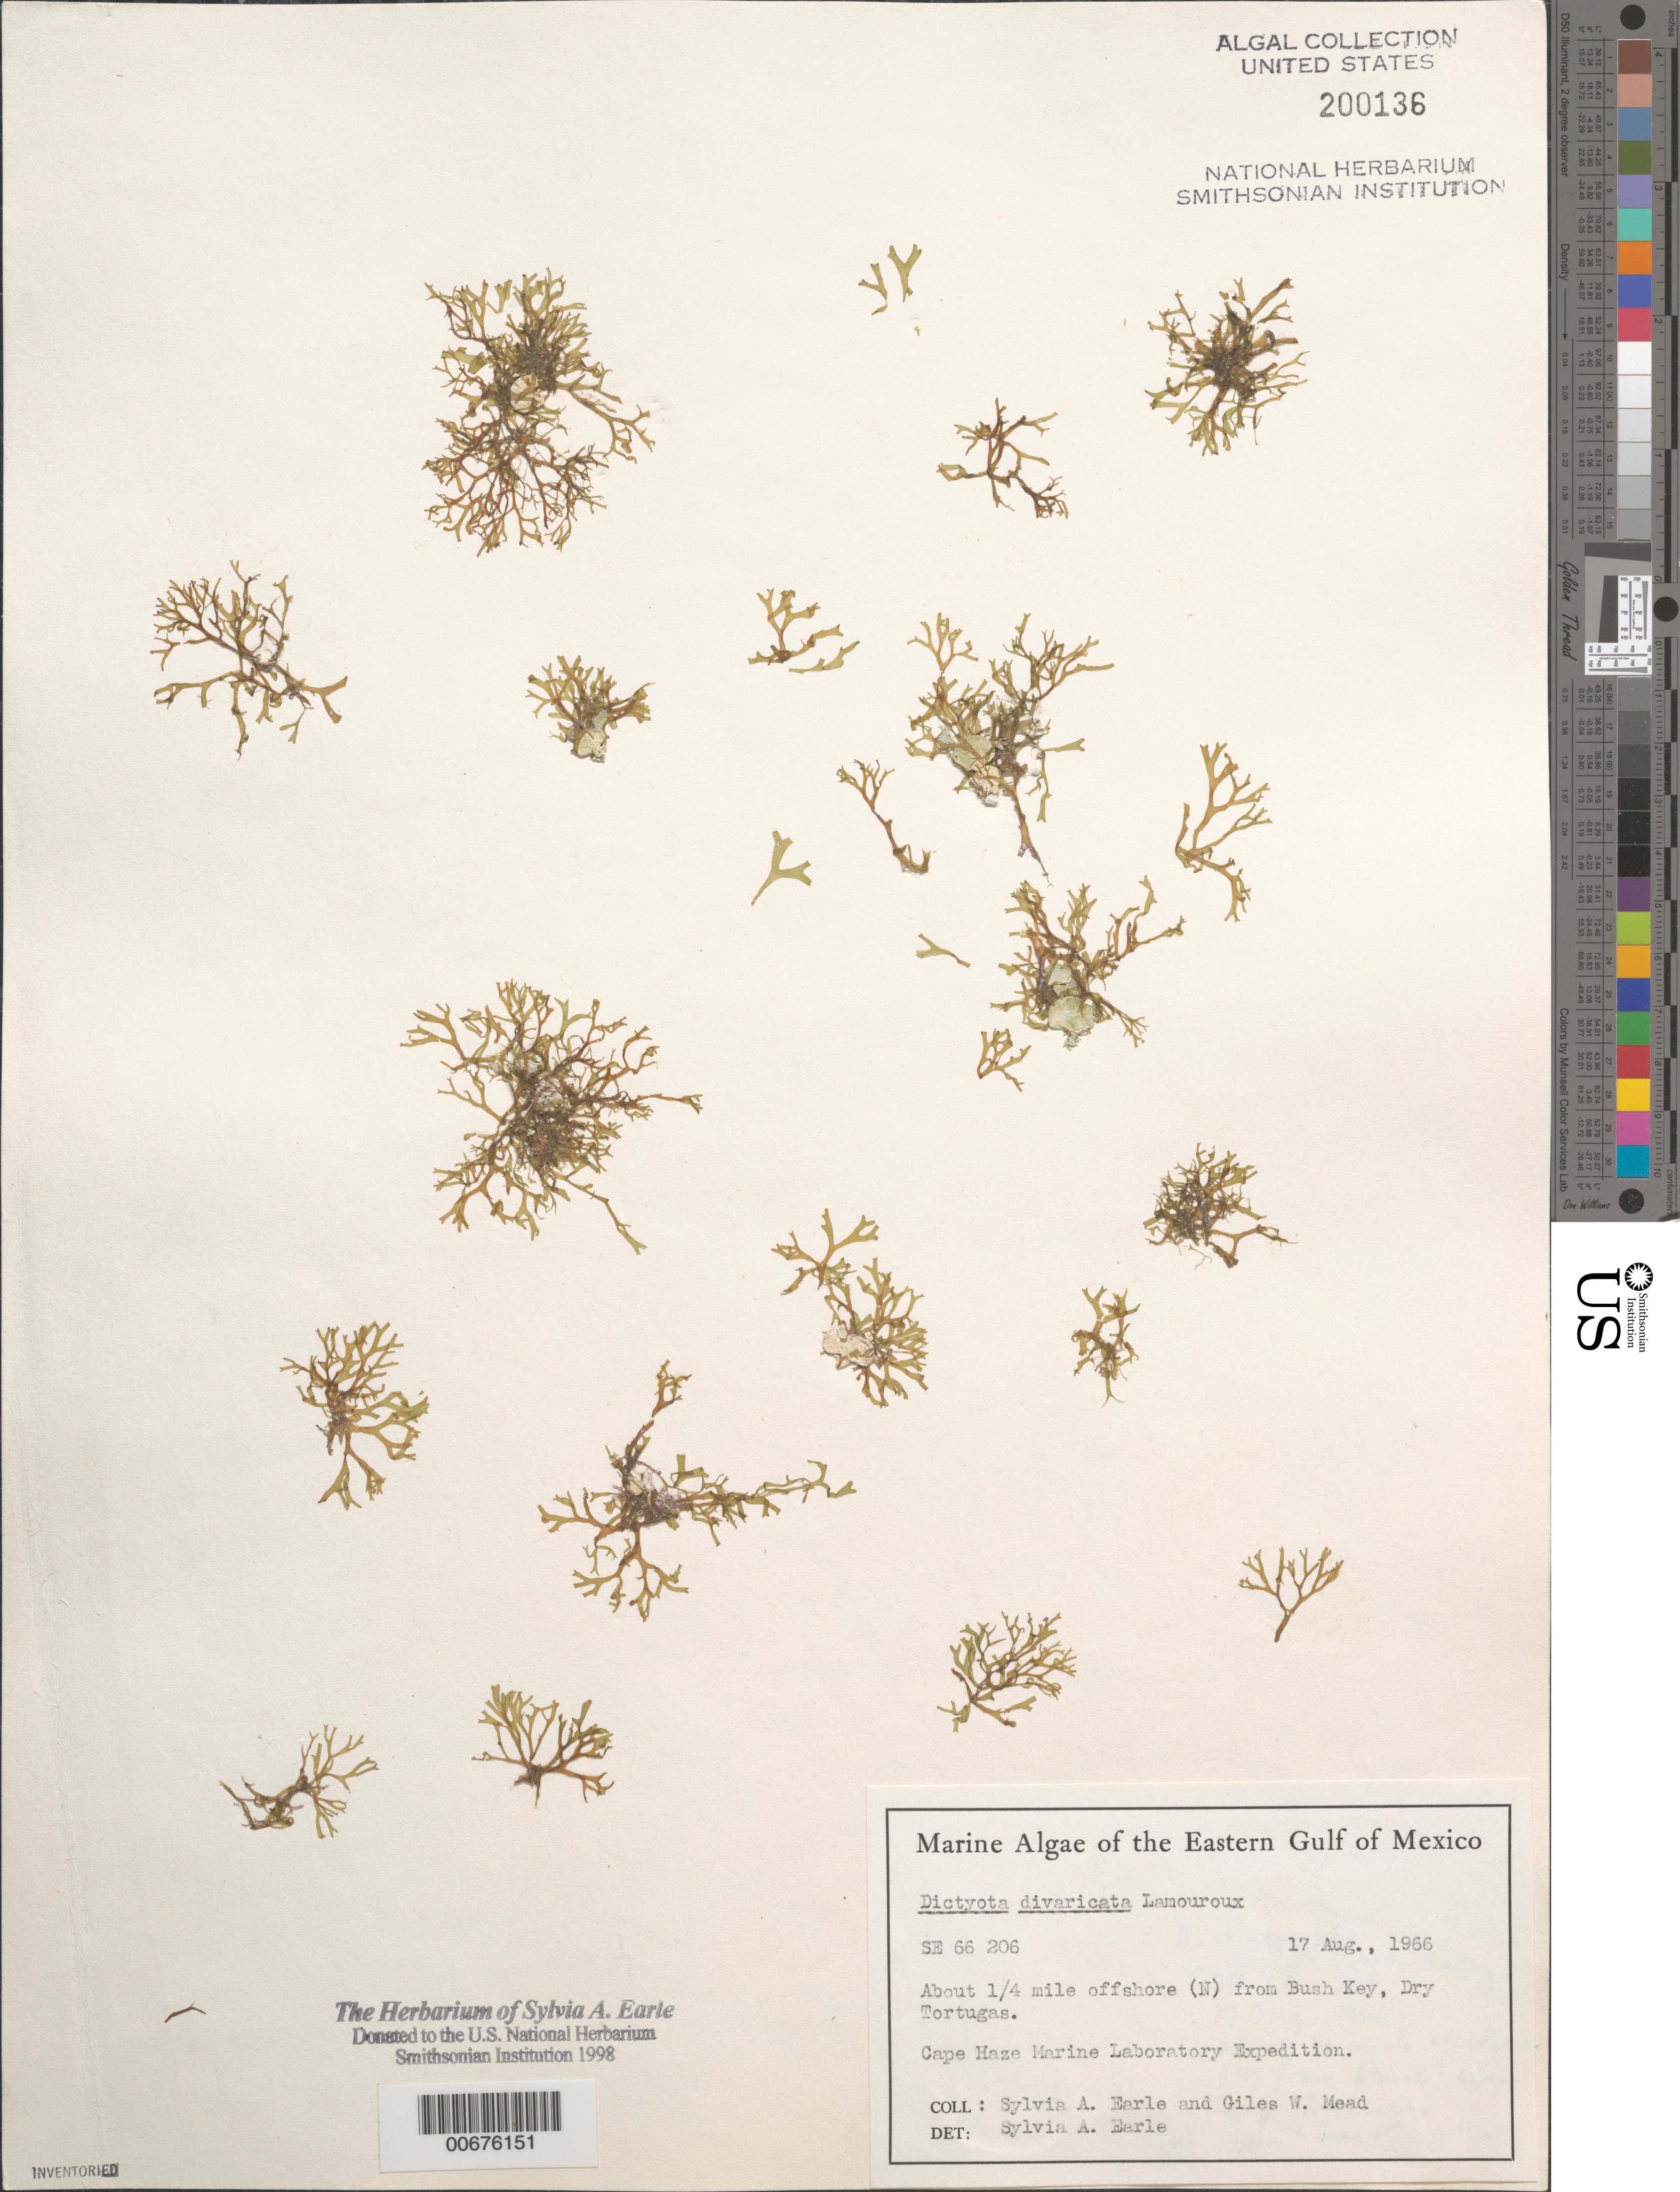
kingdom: Chromista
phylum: Ochrophyta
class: Phaeophyceae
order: Dictyotales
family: Dictyotaceae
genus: Dictyota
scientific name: Dictyota divaricata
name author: J.V.Lamouroux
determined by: Earle, S. A.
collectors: S. A. Earle & G. W. Mead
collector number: Se 66206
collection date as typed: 17 Aug 1966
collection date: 1966-08-17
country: United States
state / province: Florida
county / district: Monroe County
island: Dry Tortugas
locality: Ca. 0.25 mile north off Bush Key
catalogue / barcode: US 200136